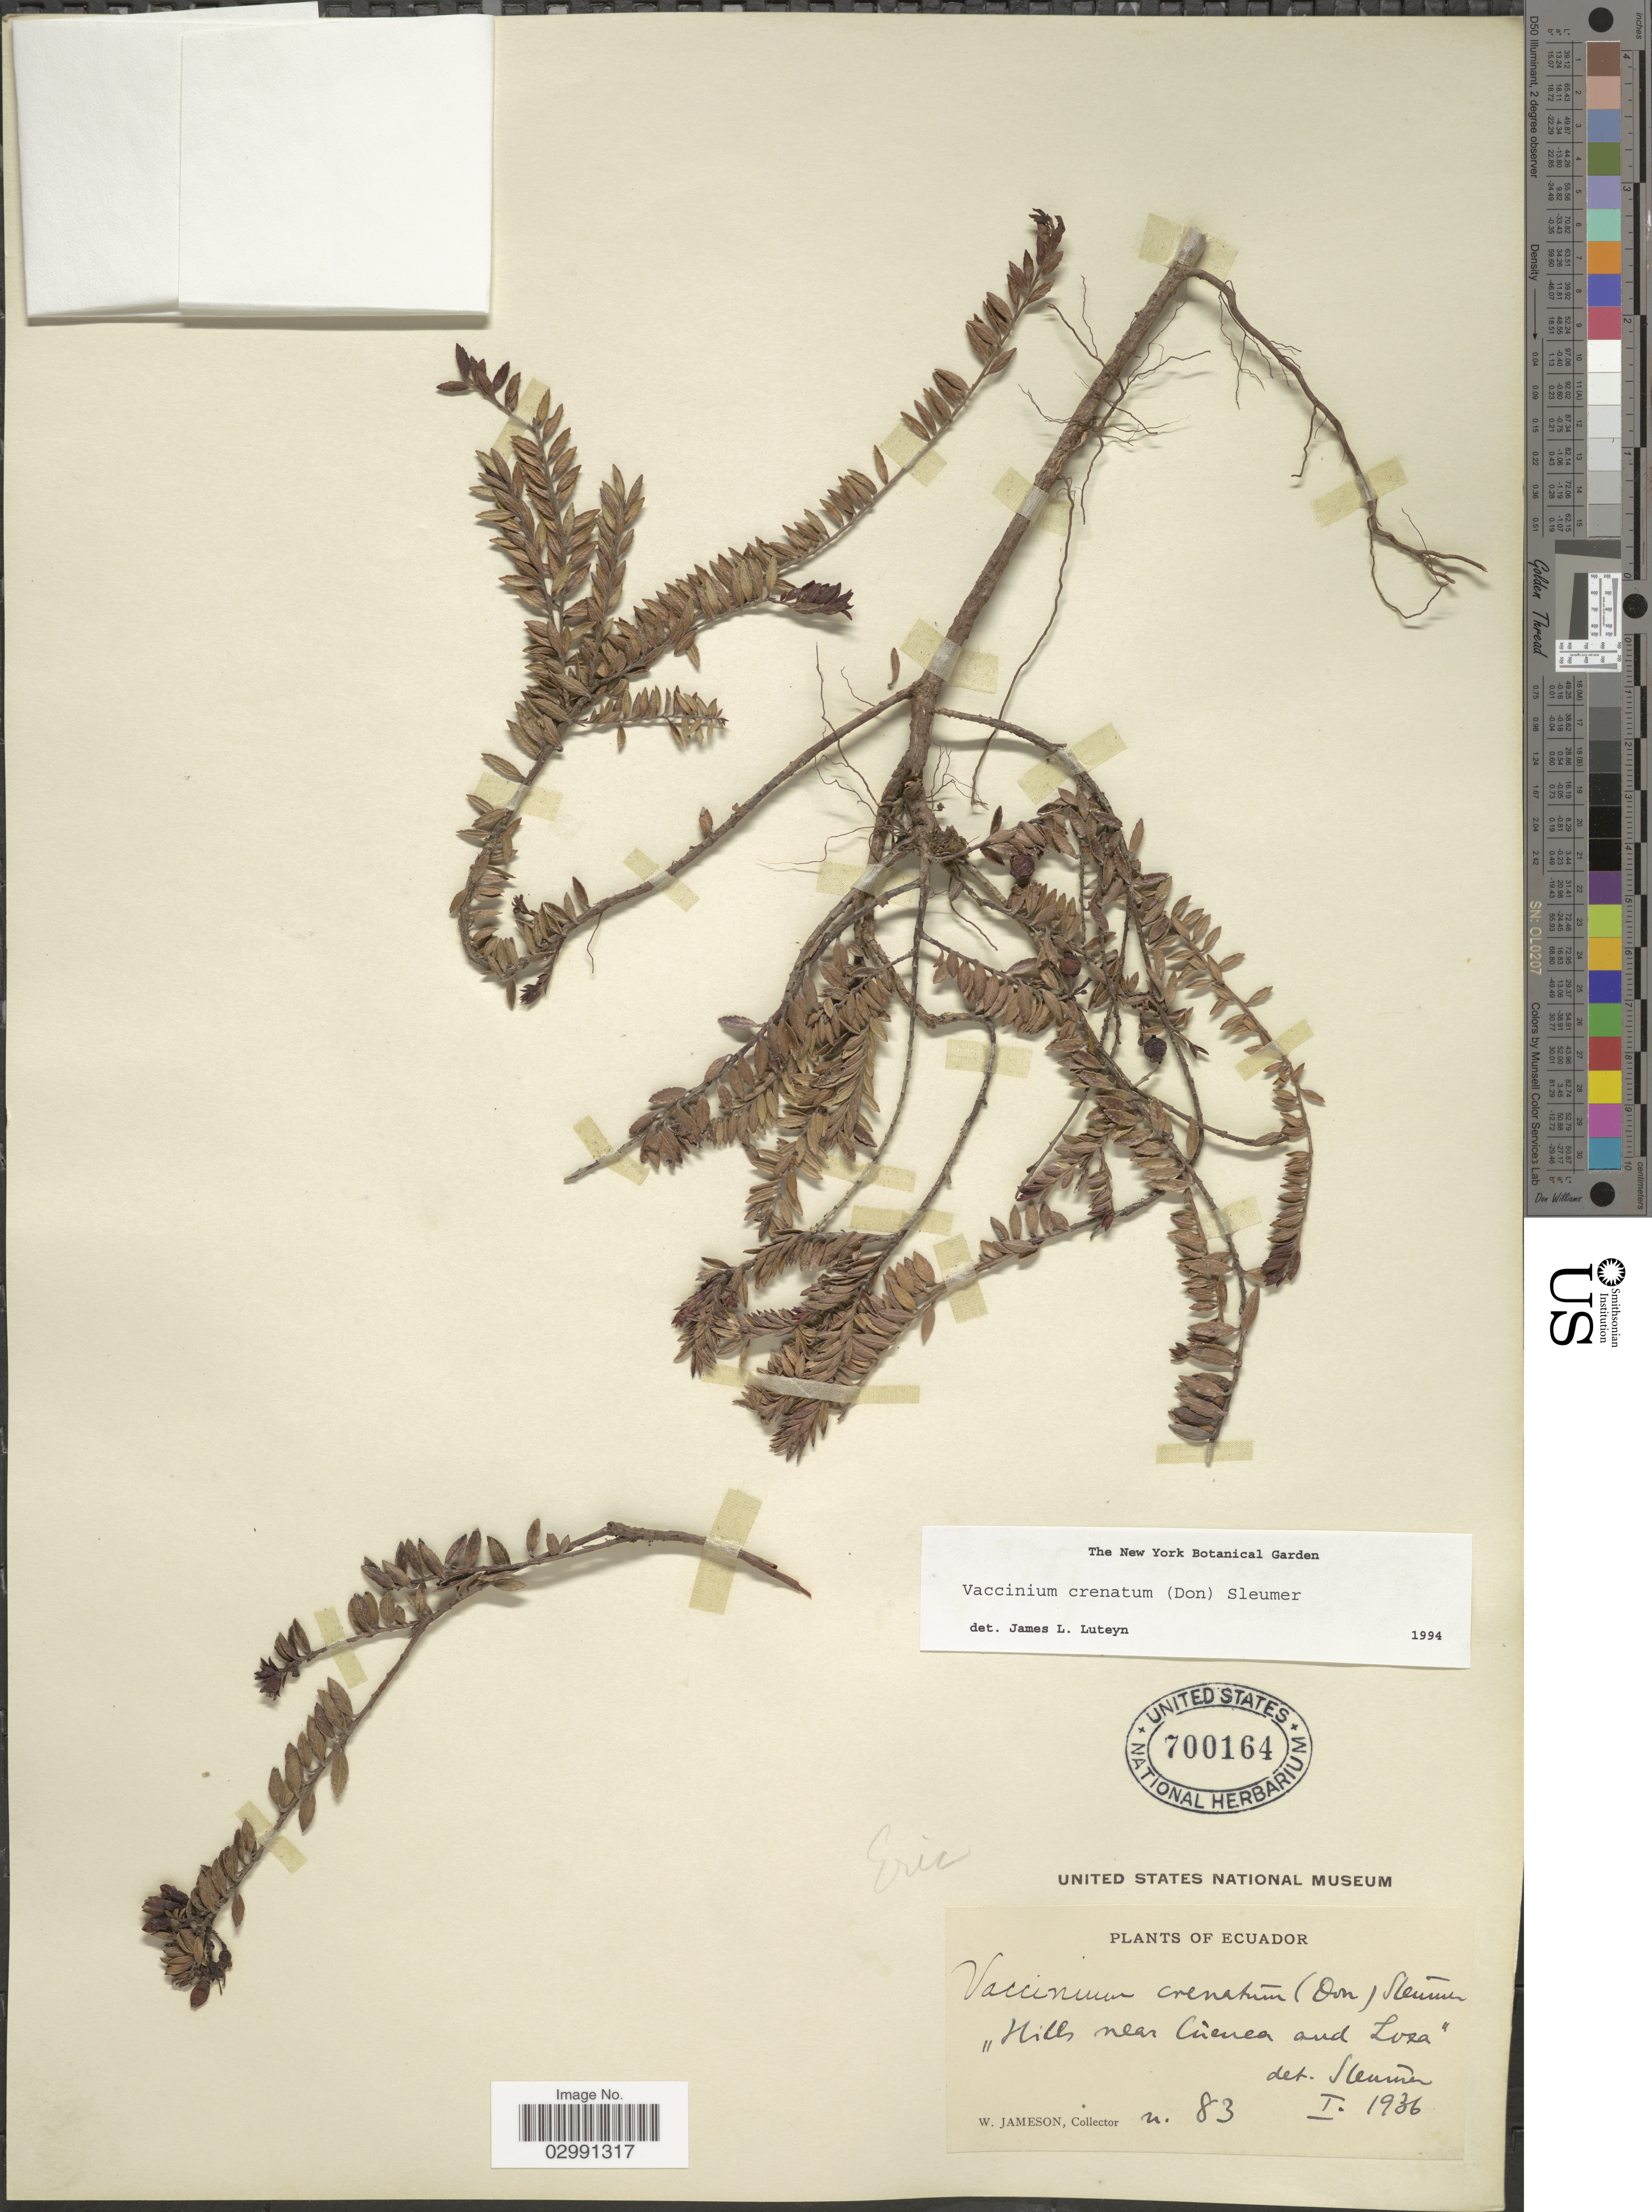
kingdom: Plantae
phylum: Tracheophyta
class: Magnoliopsida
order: Ericales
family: Ericaceae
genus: Vaccinium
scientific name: Vaccinium crenatum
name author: (G. Don) Sleumer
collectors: W. Jameson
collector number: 83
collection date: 1936-01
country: Ecuador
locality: Hills near Cúenca and Loxa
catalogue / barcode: US 700164